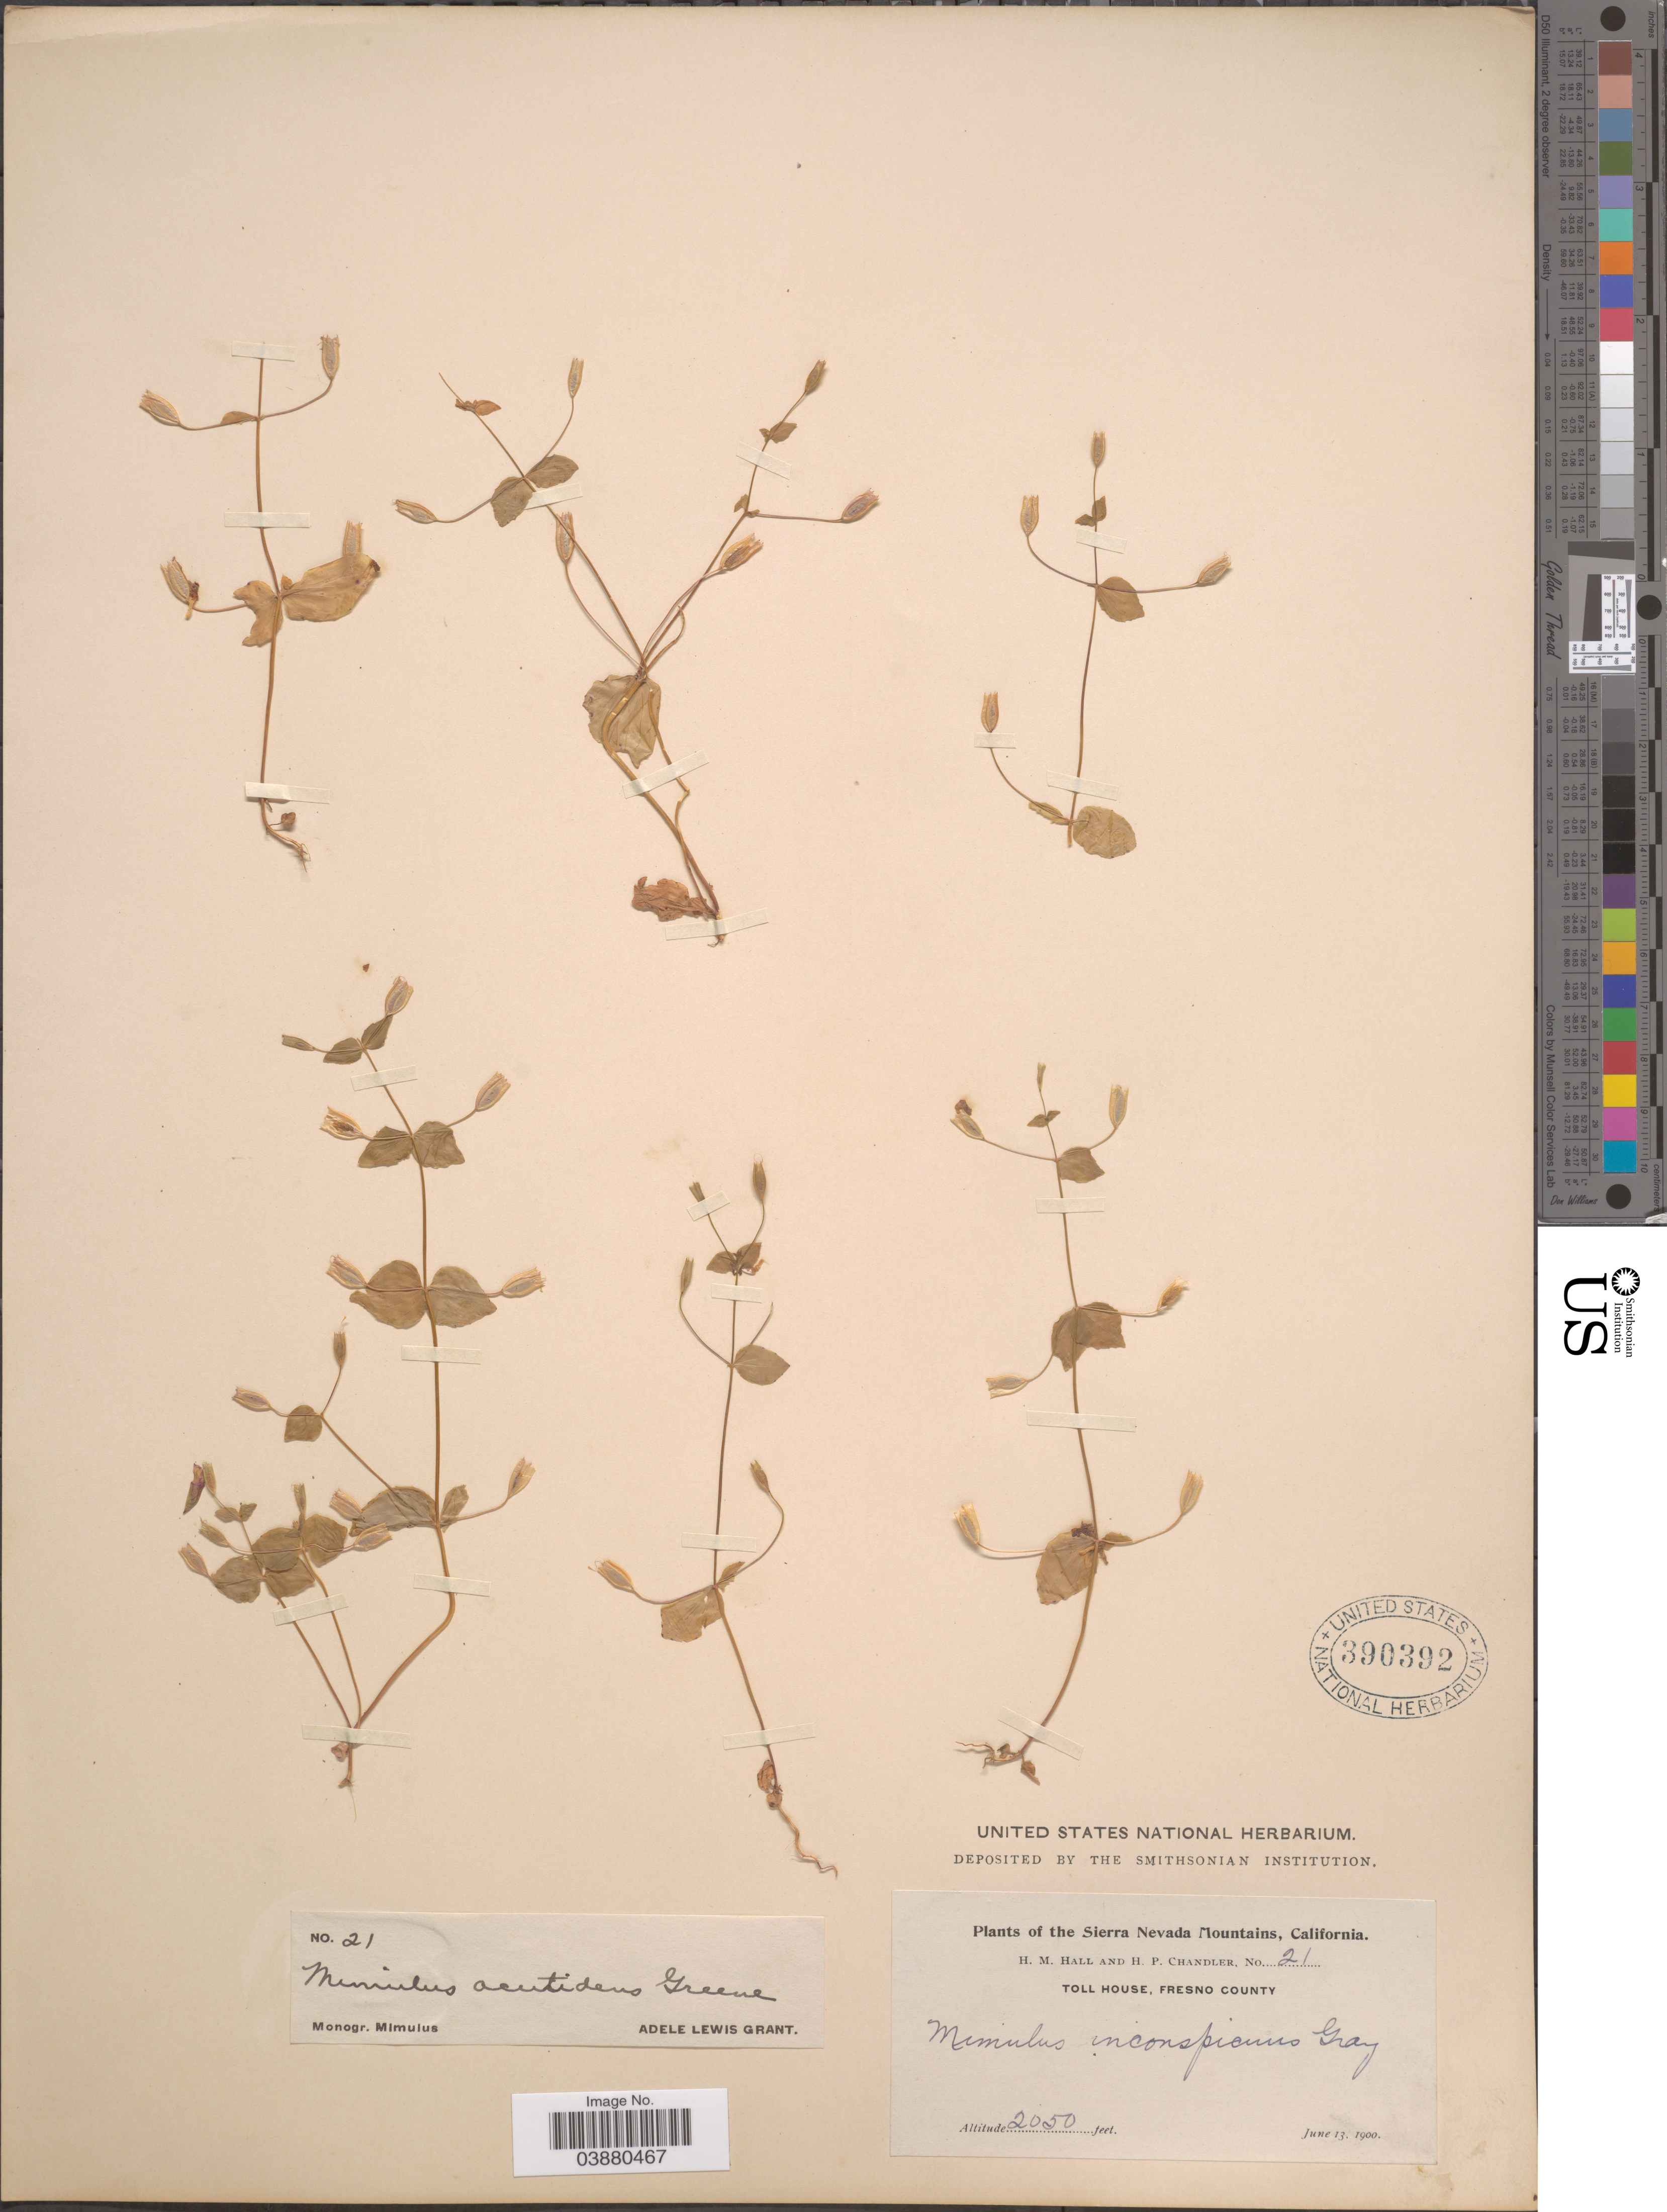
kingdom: Plantae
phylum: Tracheophyta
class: Magnoliopsida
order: Lamiales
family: Phrymaceae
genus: Mimulus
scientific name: Mimulus acutidens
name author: Greene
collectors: H. M. Hall & H. Chandler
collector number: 21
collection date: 1900-06-13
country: United States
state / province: California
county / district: Fresno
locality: The Sierra Nevada Mountains. Toll House, Fresno County.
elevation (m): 625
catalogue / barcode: US 390392